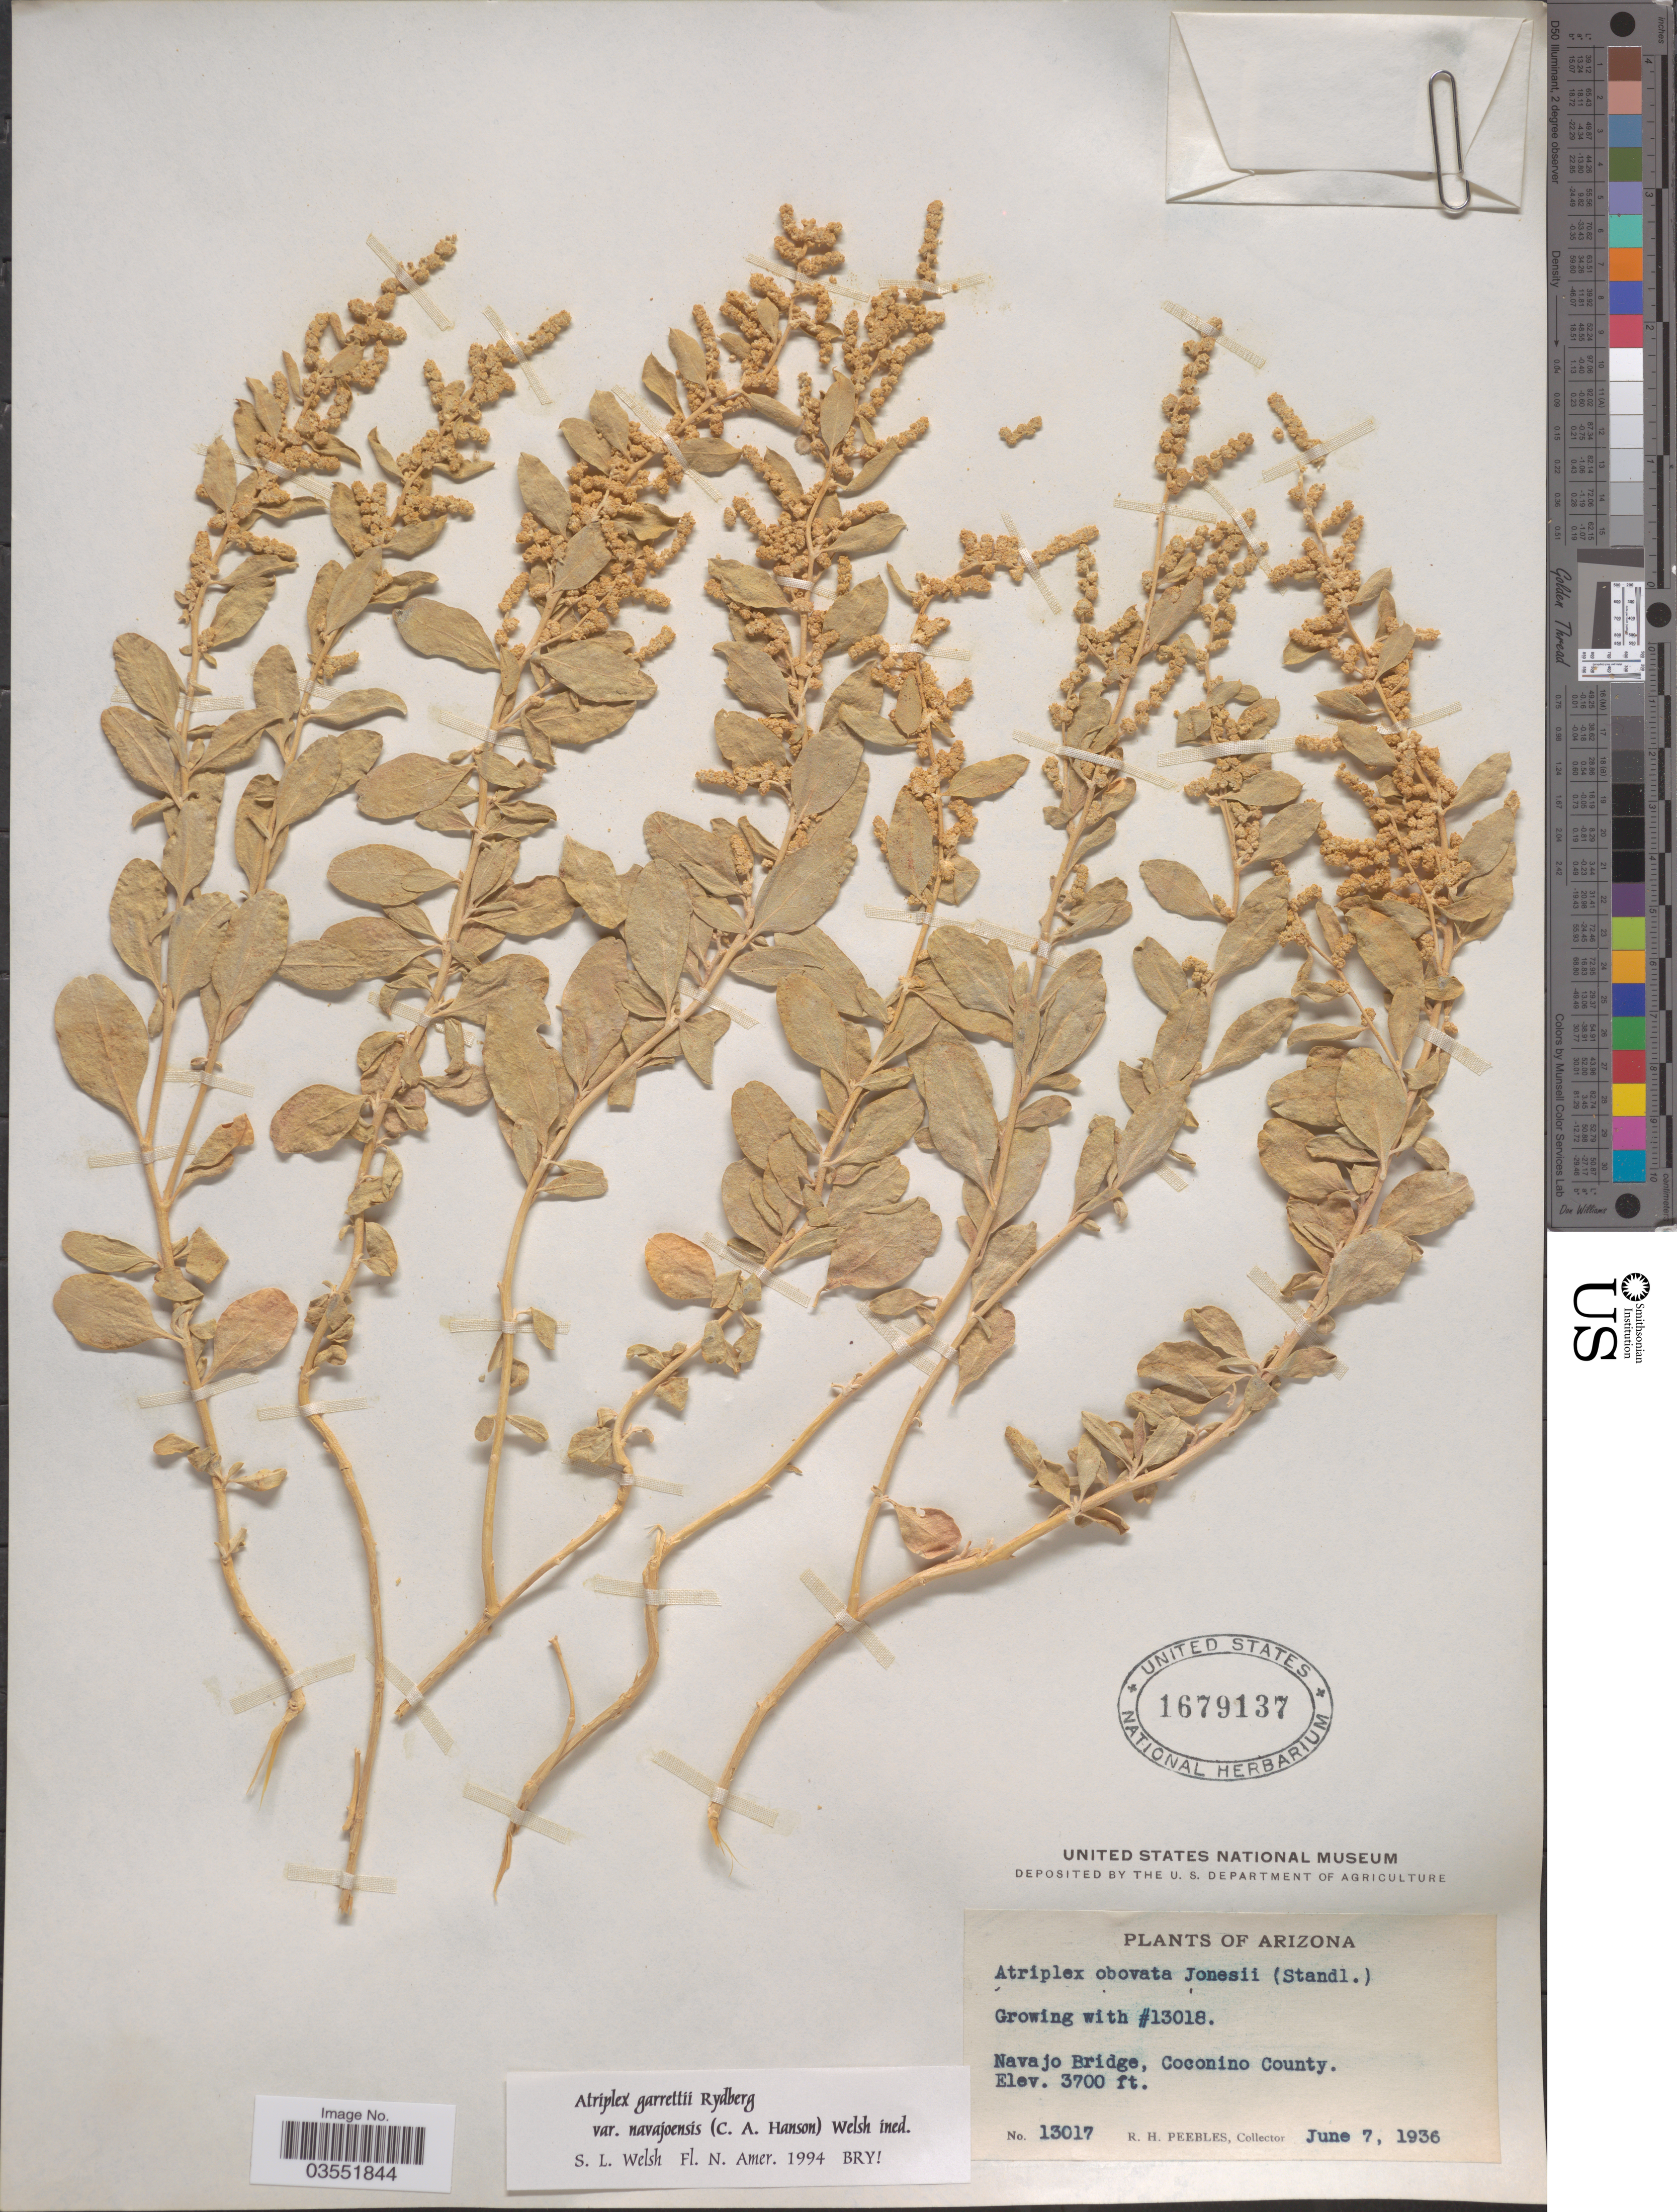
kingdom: Plantae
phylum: Tracheophyta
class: Magnoliopsida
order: Caryophyllales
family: Amaranthaceae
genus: Atriplex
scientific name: Atriplex garrettii var. navajoensis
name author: (C.A. Hanson) S.L. Welsh & Crompton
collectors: R. H. Peebles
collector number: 13017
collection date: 1936-06-07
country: United States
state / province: Arizona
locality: Navajo Bridge, Coconino County.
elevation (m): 1128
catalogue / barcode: US 1679137